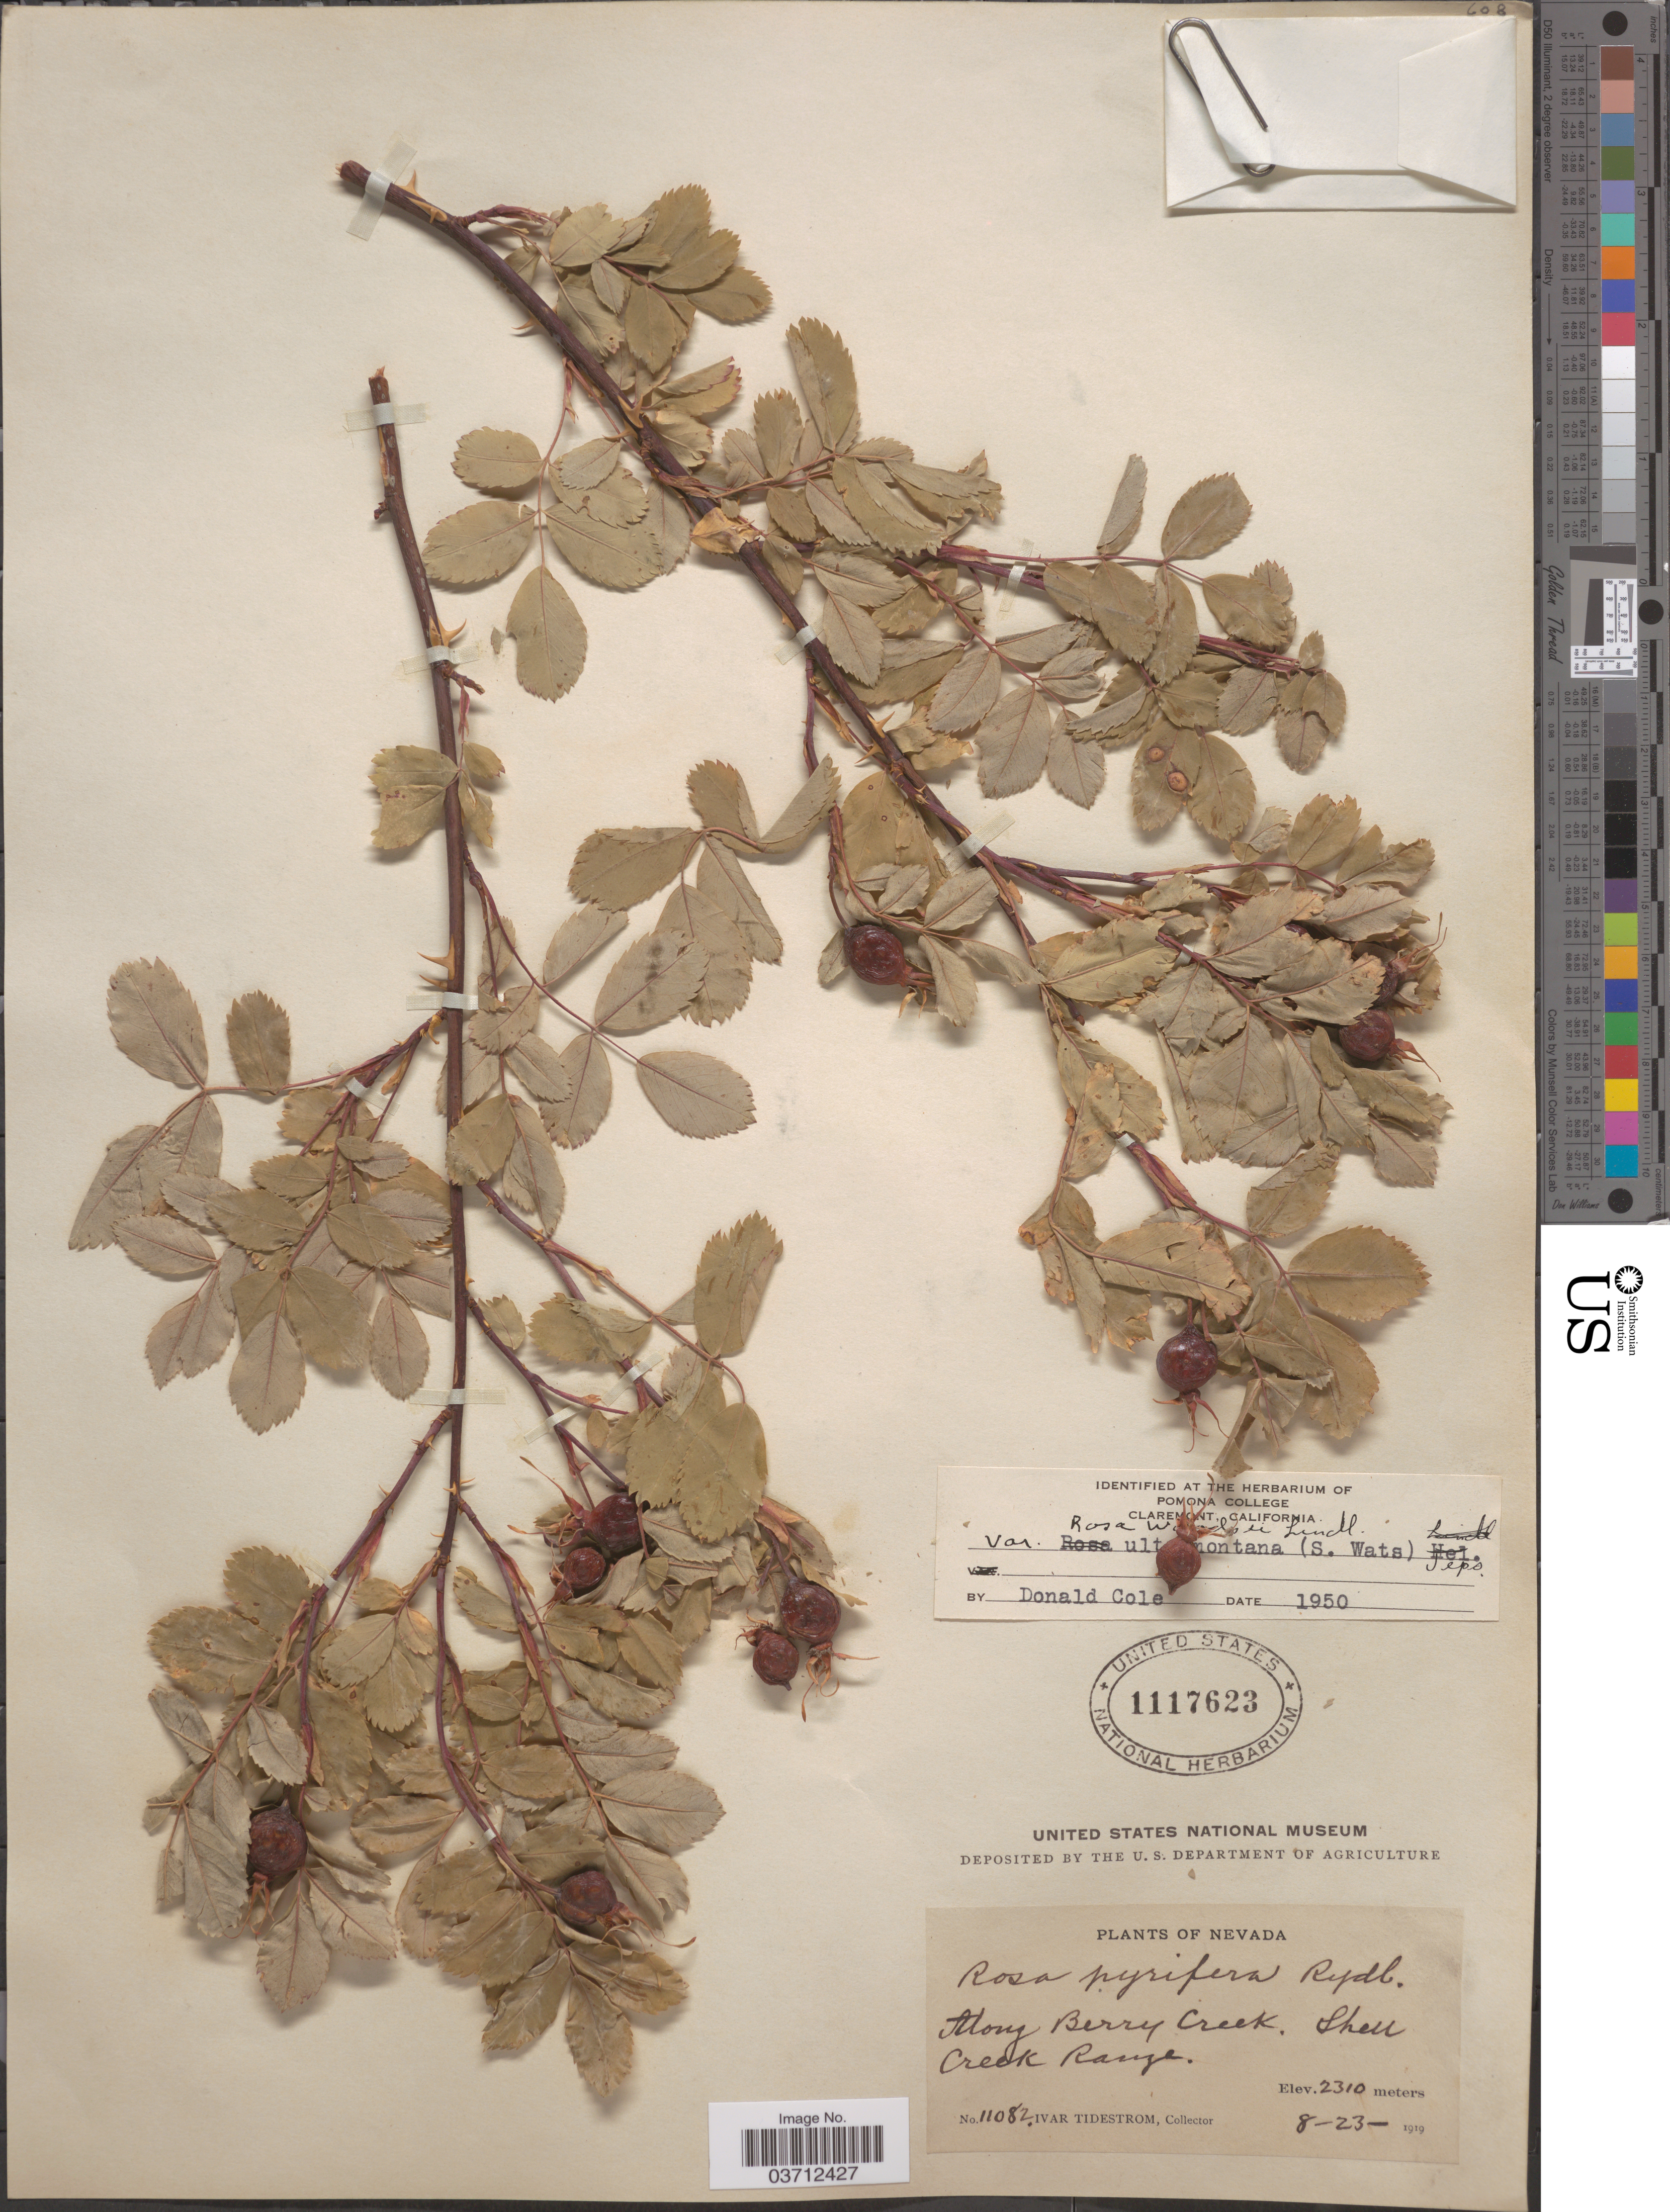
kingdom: Plantae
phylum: Tracheophyta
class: Magnoliopsida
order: Rosales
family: Rosaceae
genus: Rosa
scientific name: Rosa woodsii var. ultramontana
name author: Lindl.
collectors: I. F. Tidestrom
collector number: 11082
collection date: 1919-08-23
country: United States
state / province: Nevada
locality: Along Berry Creek. Shell Creek Range.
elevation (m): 2310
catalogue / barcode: US 1117623